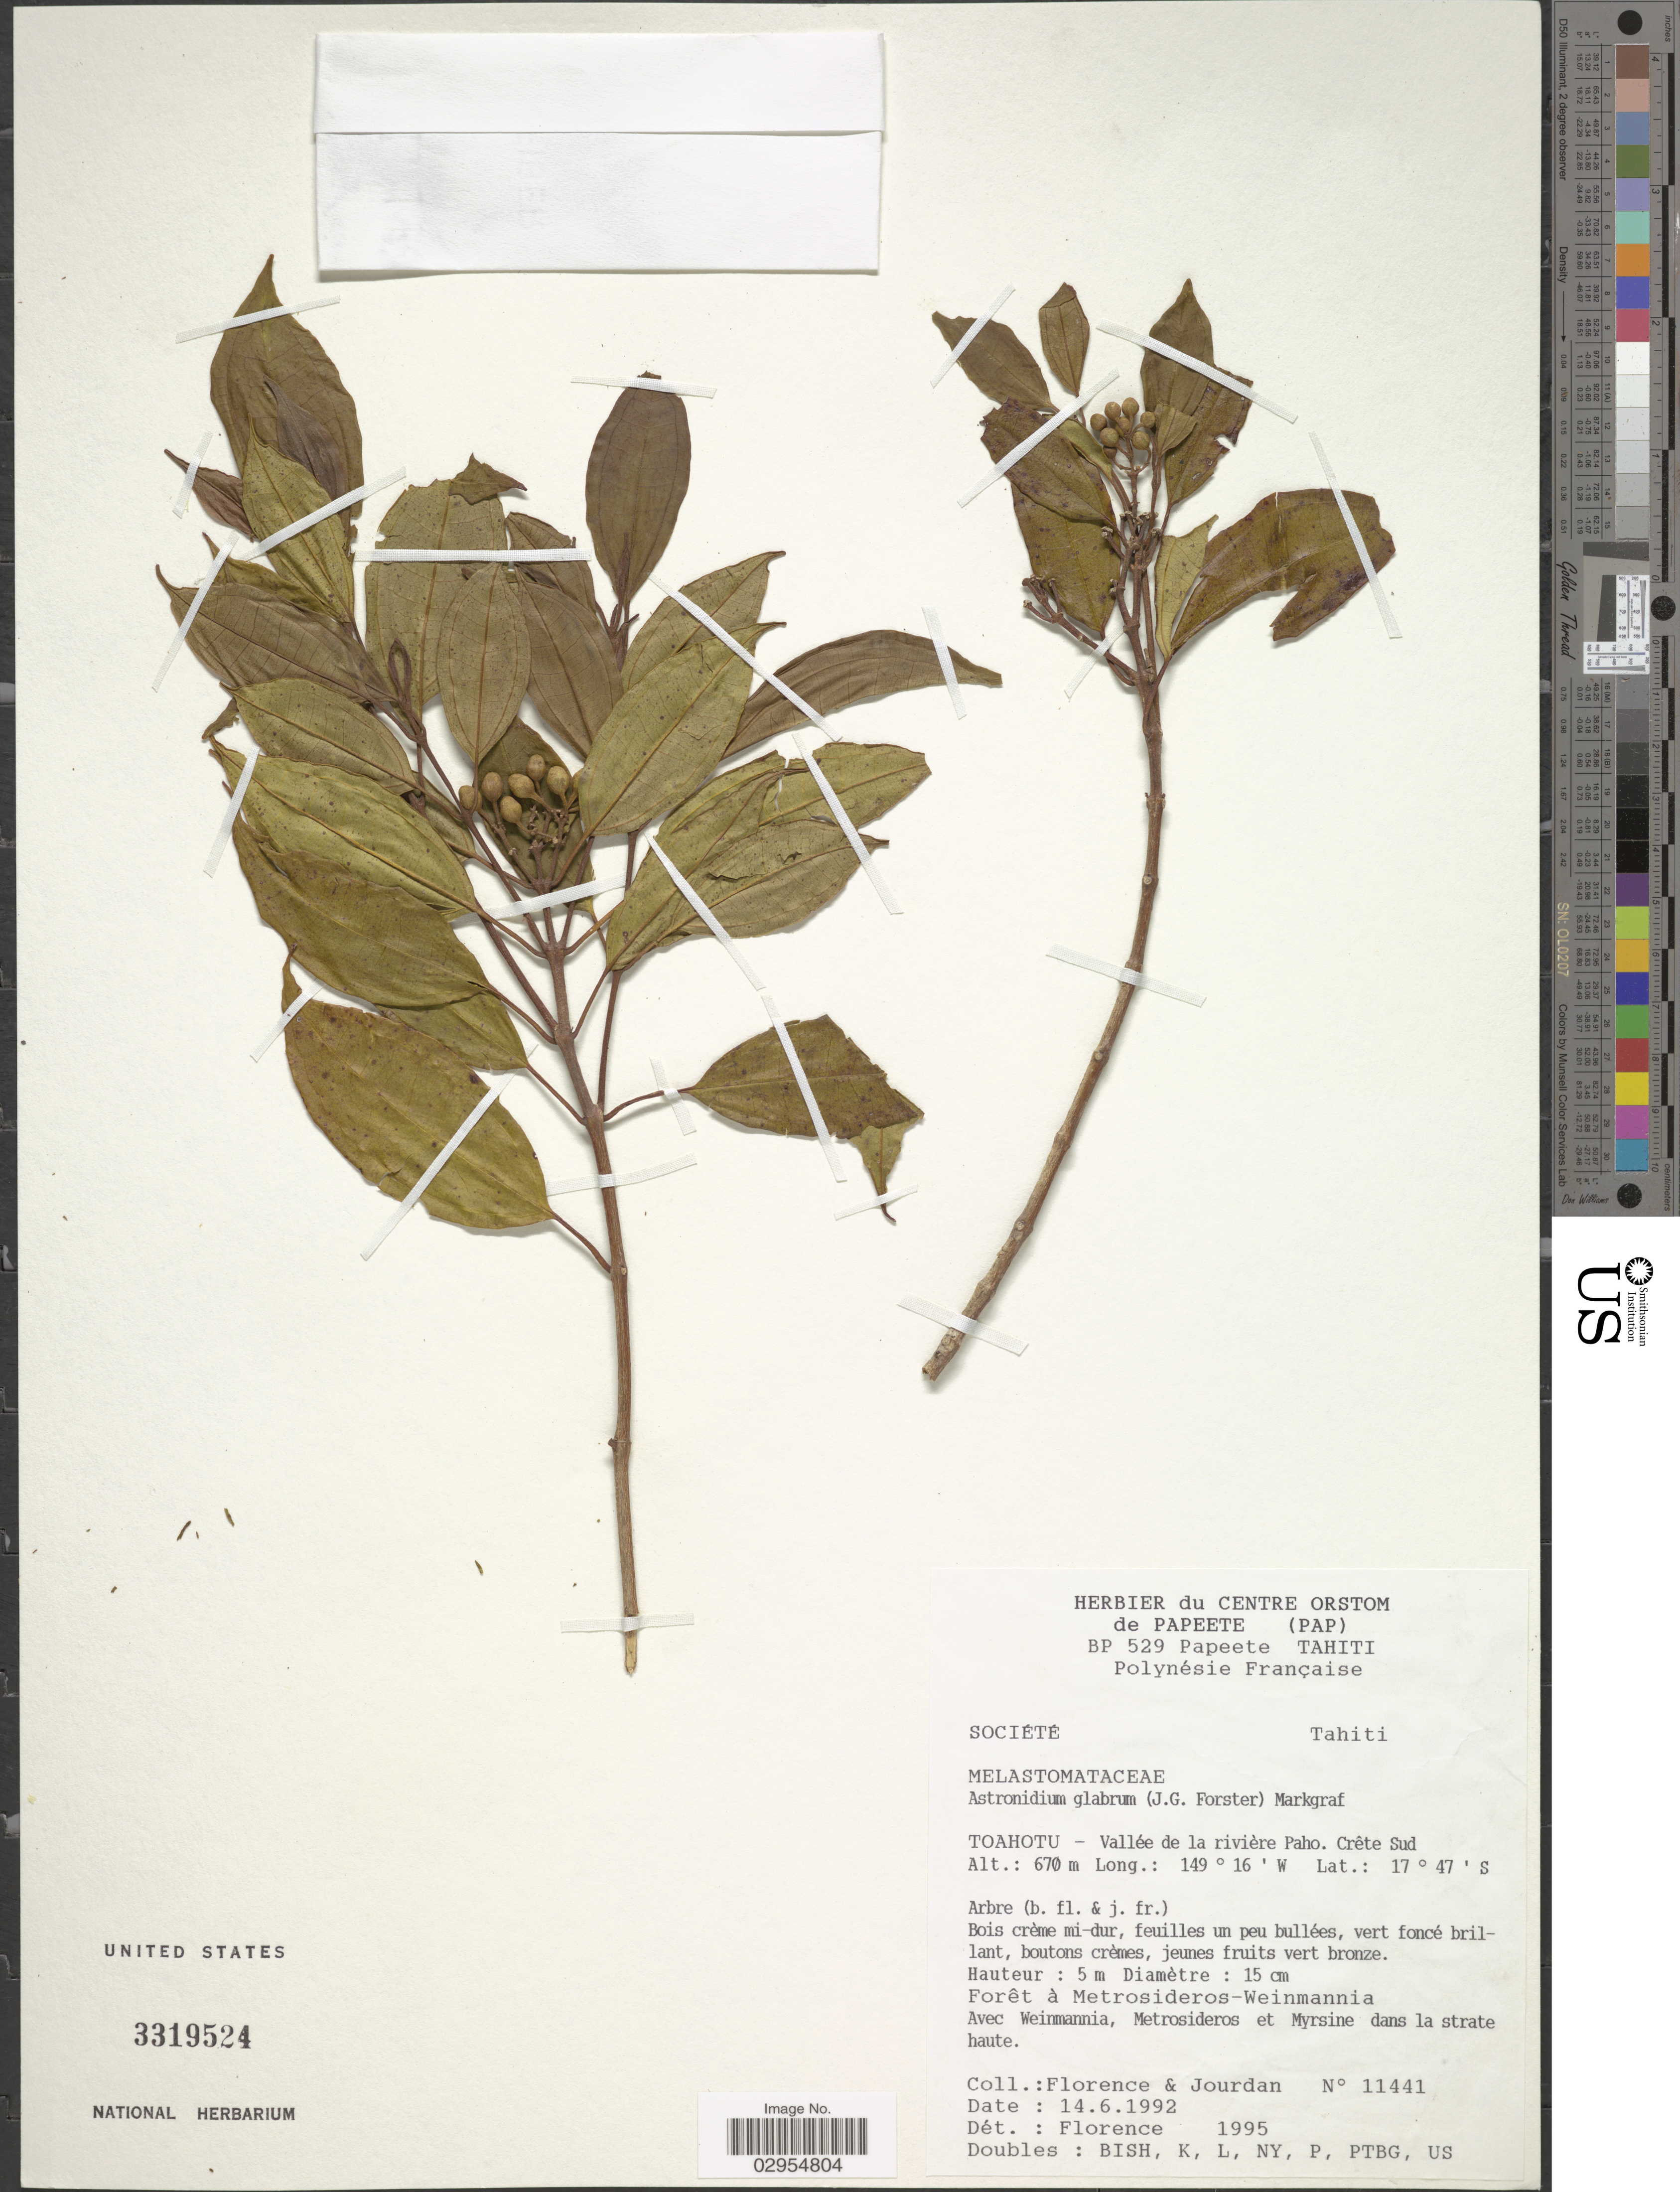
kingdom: Plantae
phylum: Tracheophyta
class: Magnoliopsida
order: Myrtales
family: Melastomataceae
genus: Astronidium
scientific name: Astronidium glabrum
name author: Markgr.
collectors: -. Florence & Jourdan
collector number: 11441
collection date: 1992-06-14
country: French Polynesia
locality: Société, Tahiti. Toahotu - Vallée de la rivière Paho. Crête Sud.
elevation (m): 670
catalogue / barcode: US 3319524